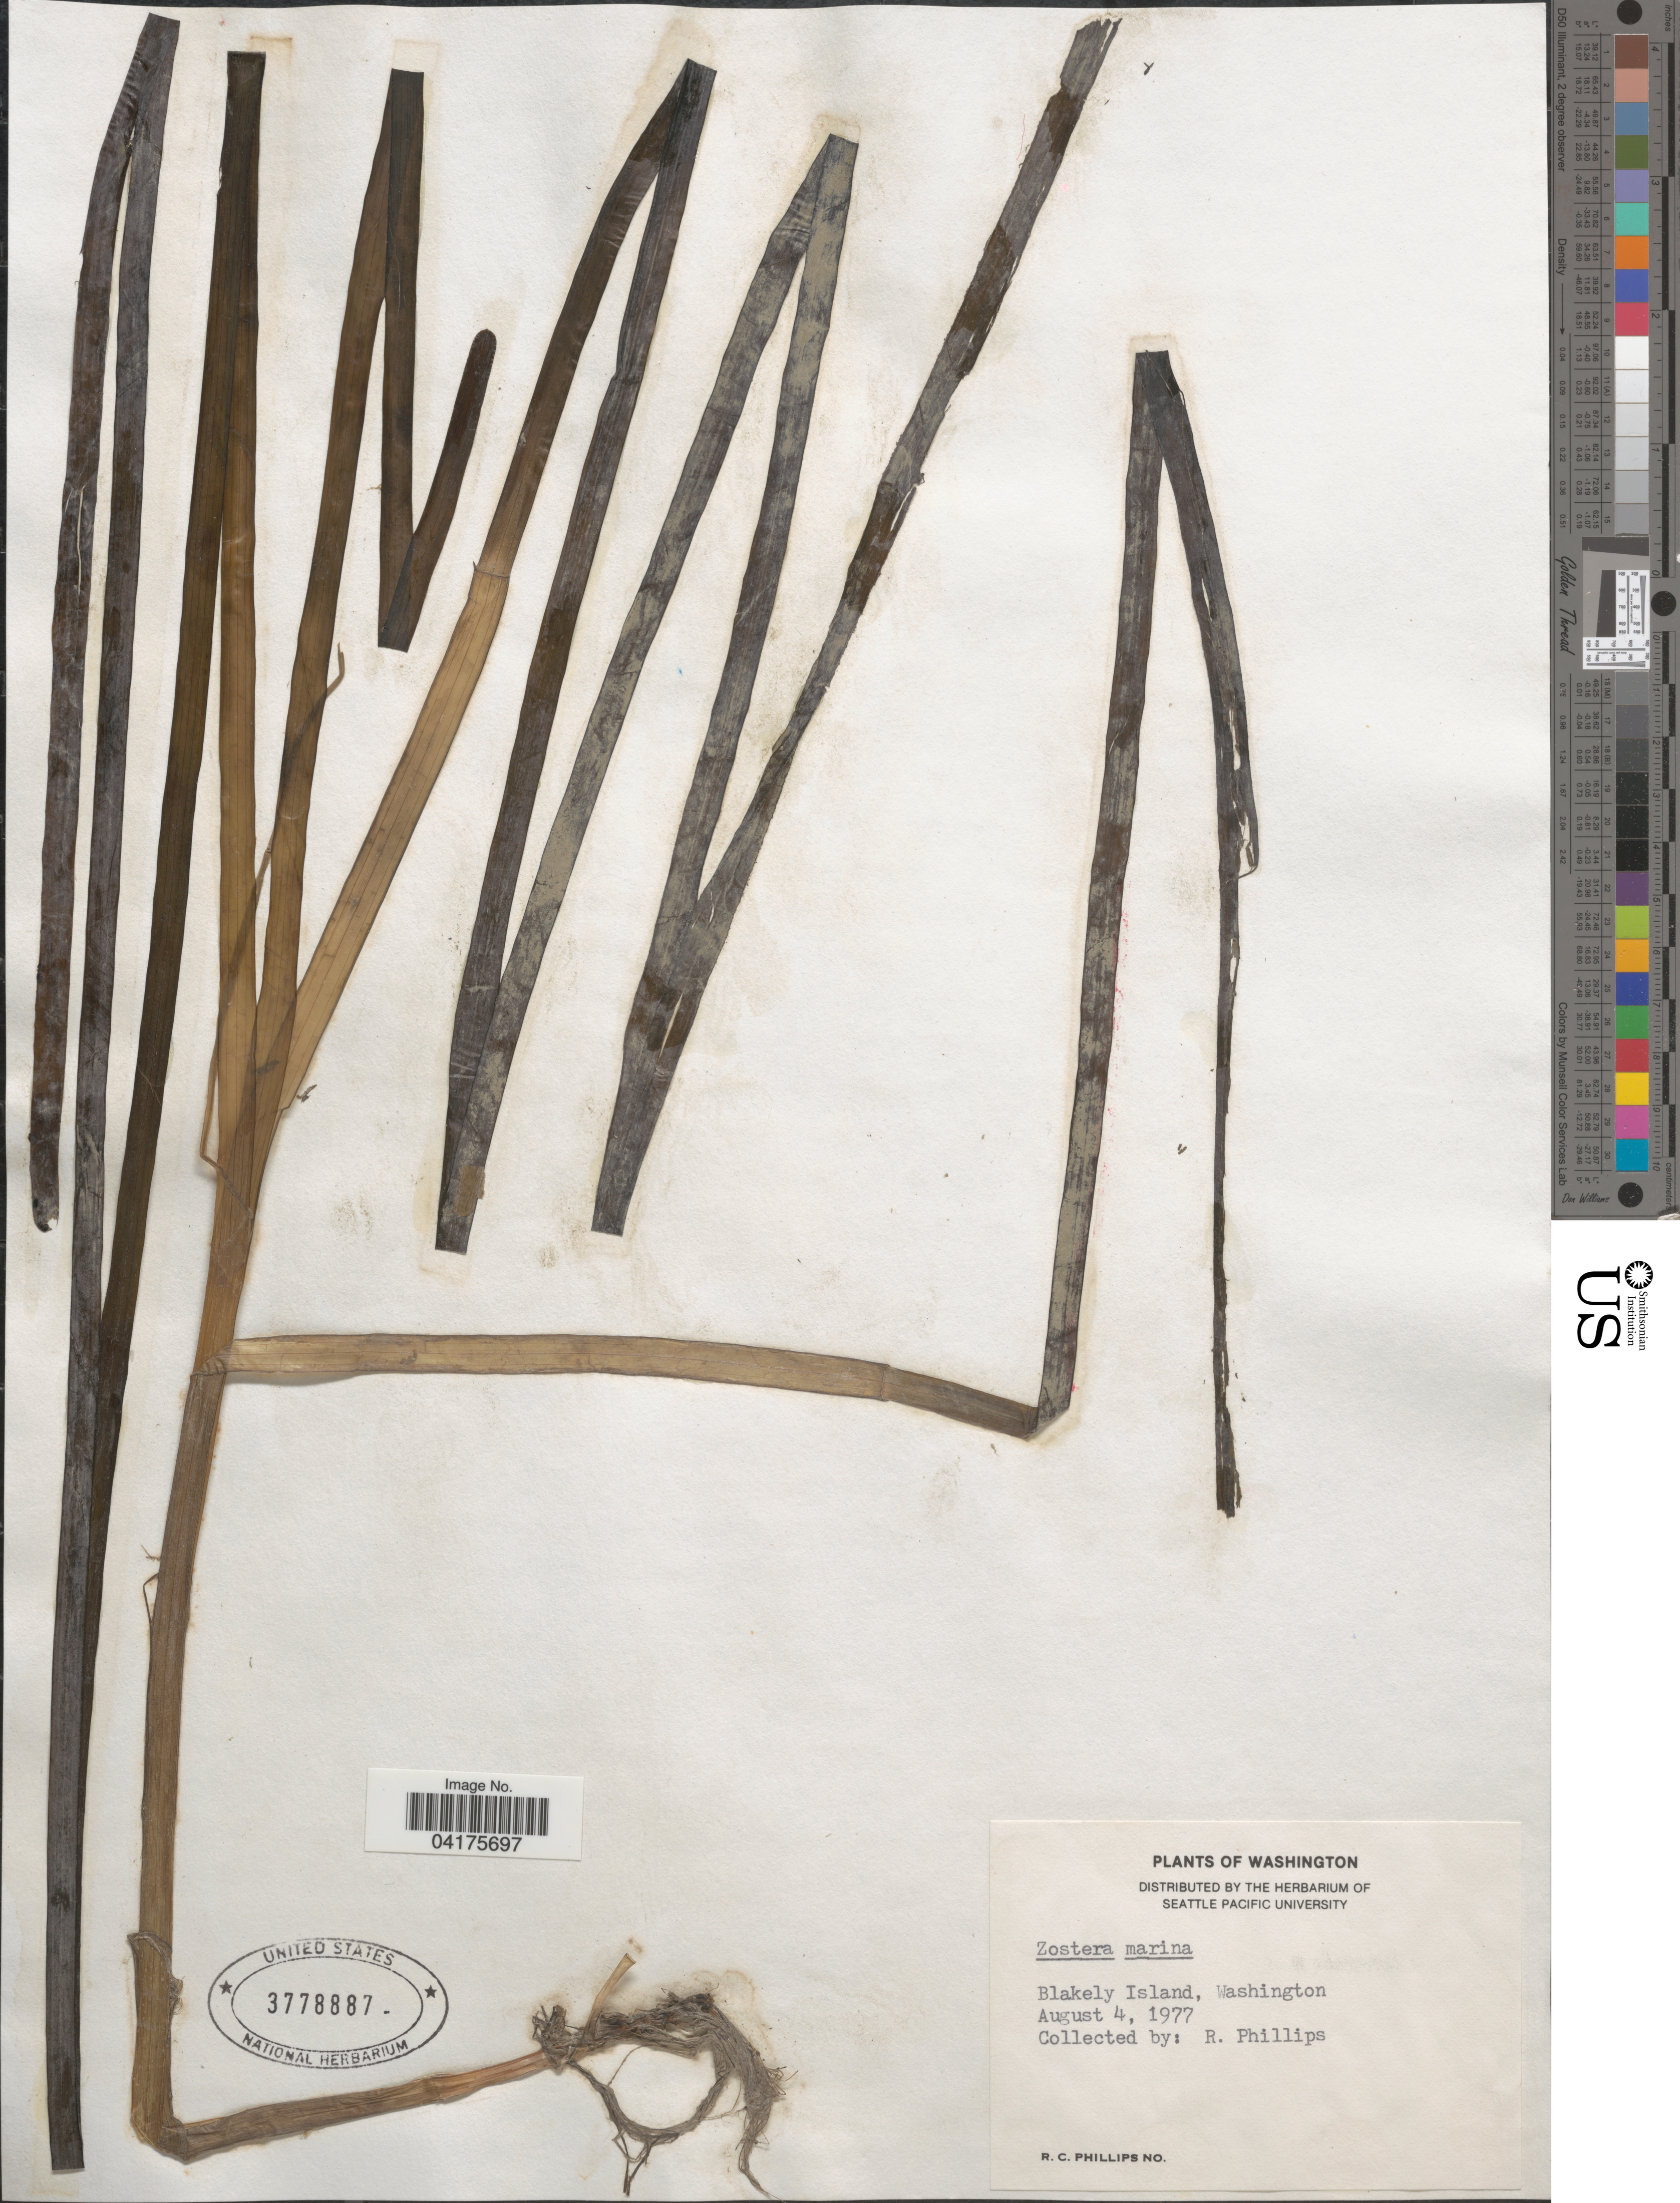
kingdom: Plantae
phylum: Tracheophyta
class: Liliopsida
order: Alismatales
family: Zosteraceae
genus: Zostera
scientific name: Zostera marina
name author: L.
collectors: R. C. Phillips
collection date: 1977-08-04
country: United States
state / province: Washington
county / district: San Juan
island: Blakely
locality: Blakely Island.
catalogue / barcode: US 3778887